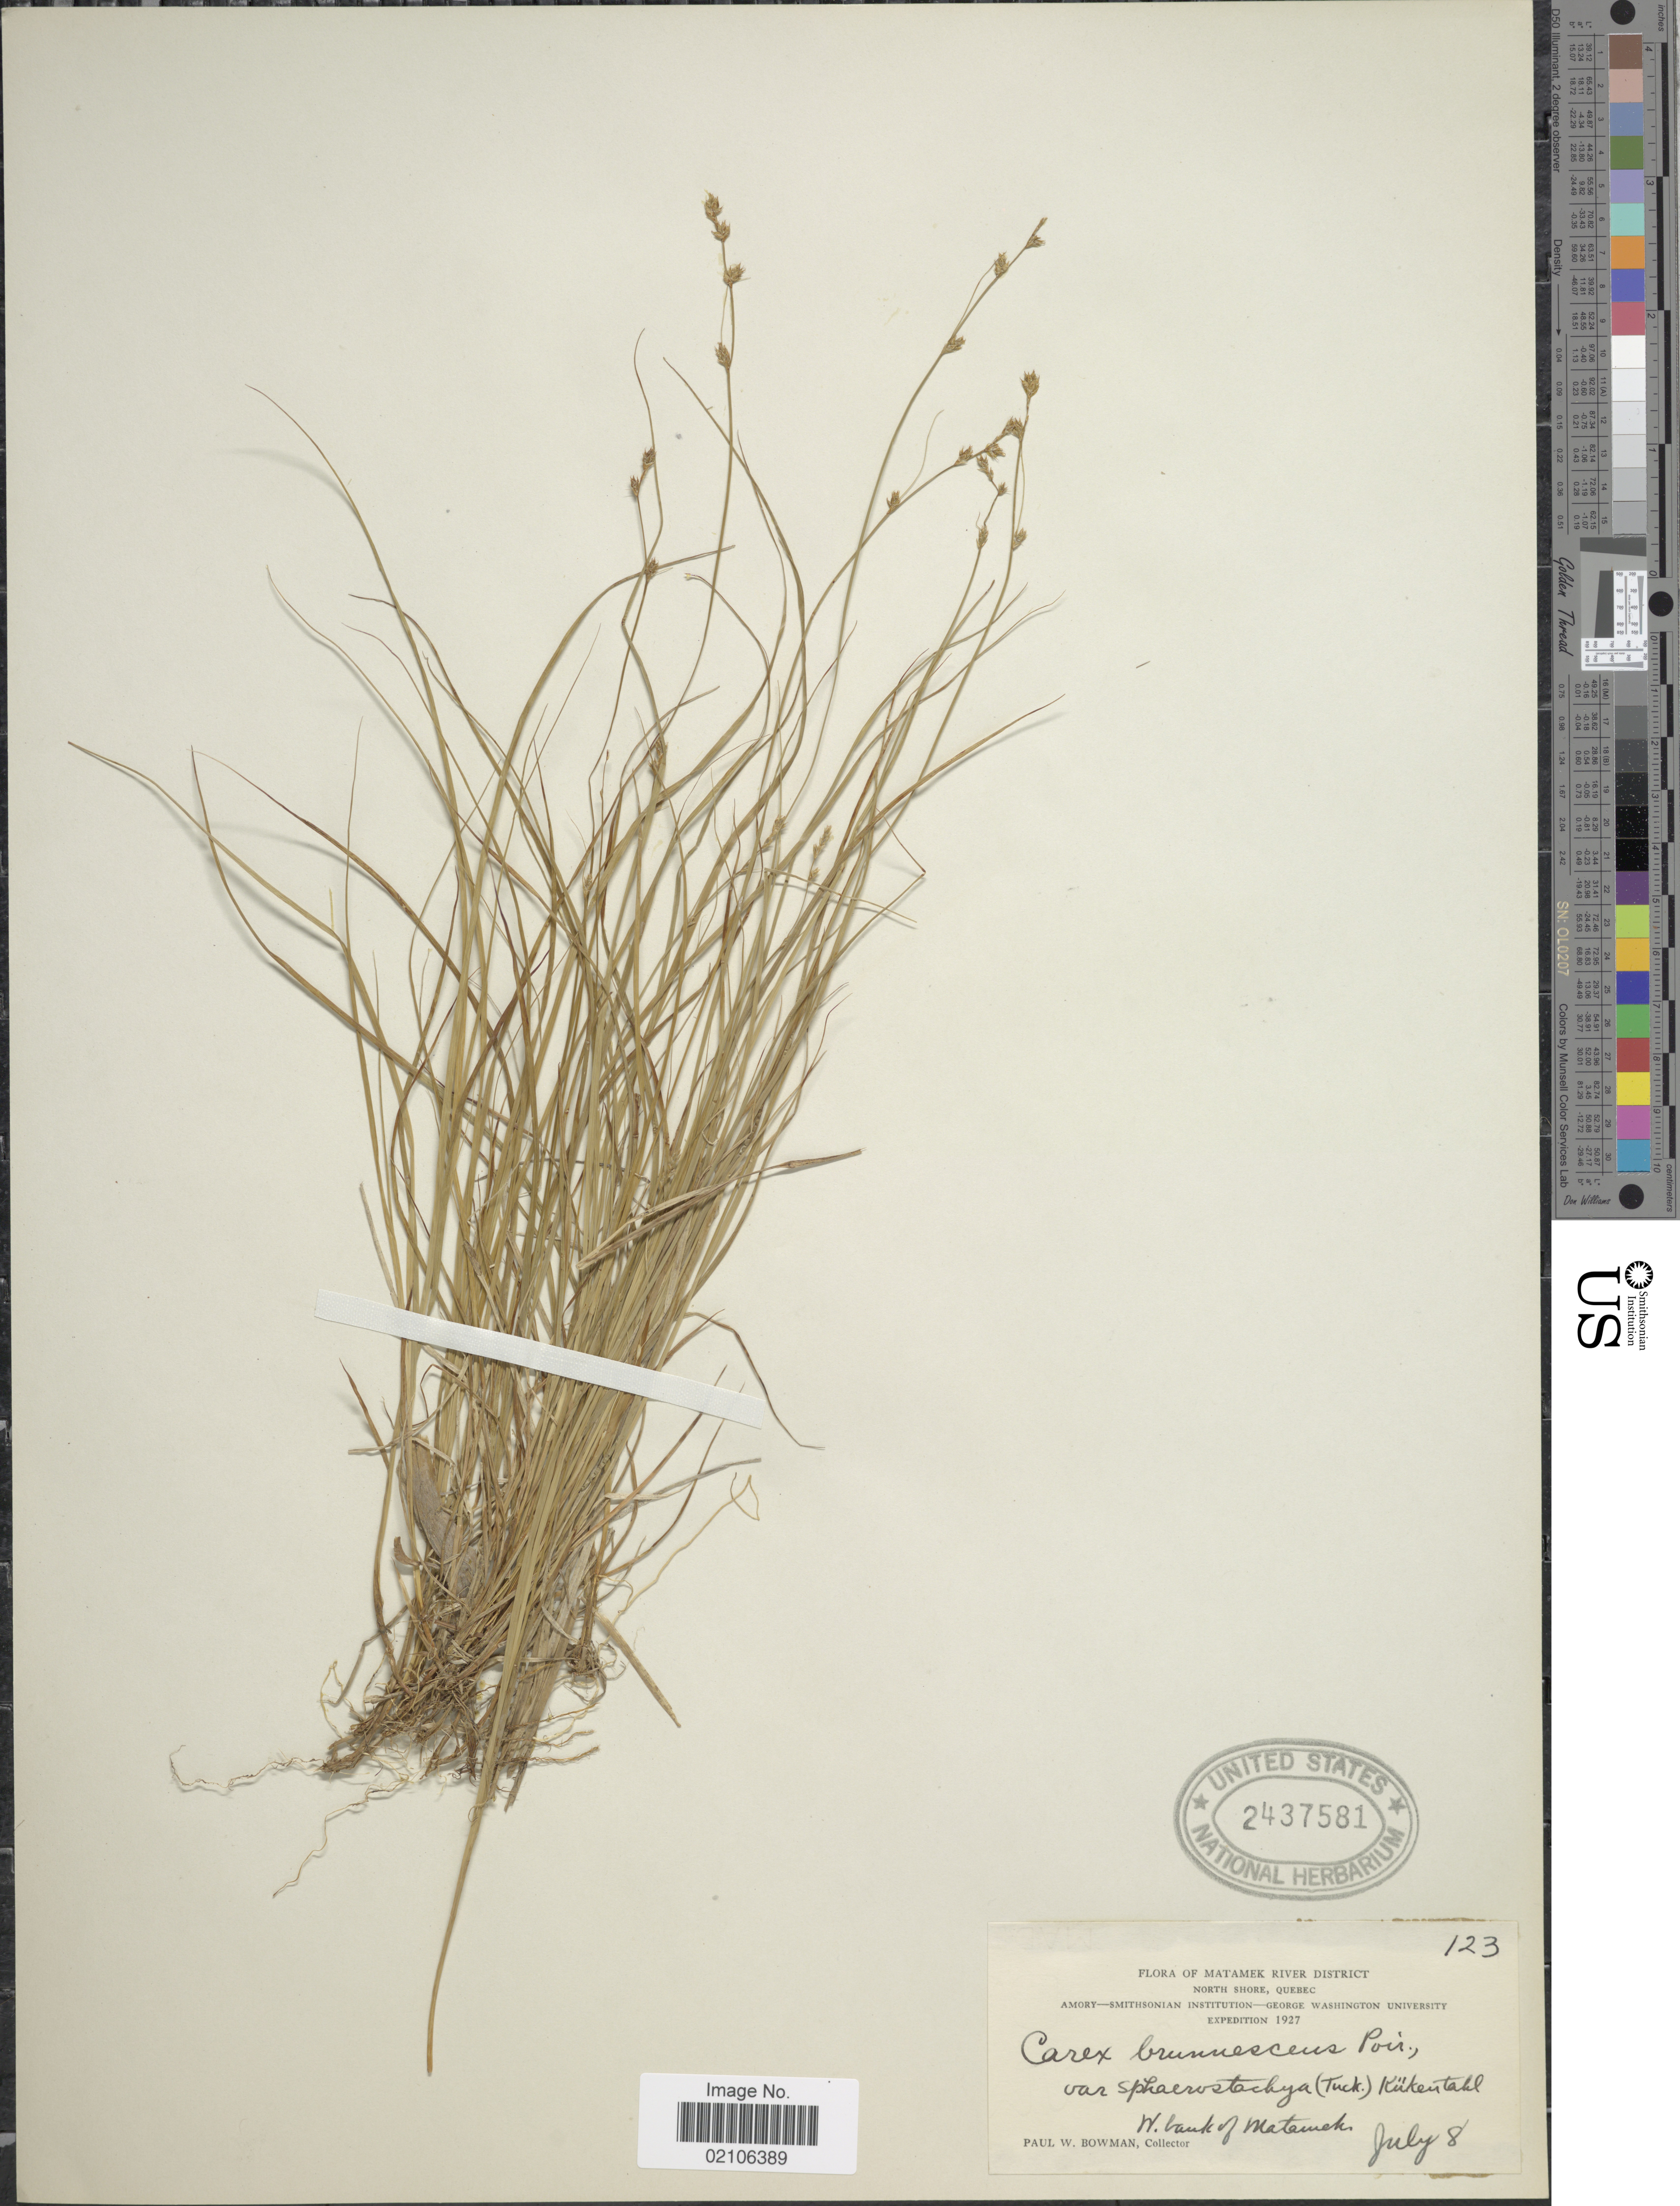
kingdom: Plantae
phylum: Tracheophyta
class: Liliopsida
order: Poales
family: Cyperaceae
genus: Carex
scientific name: Carex brunnescens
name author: (Pers.) Poir.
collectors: P. Bowman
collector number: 123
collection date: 1927-07-07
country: Canada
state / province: Quebec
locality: Matamek River District, North Shore, W bank of Matamek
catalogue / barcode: US 2437581